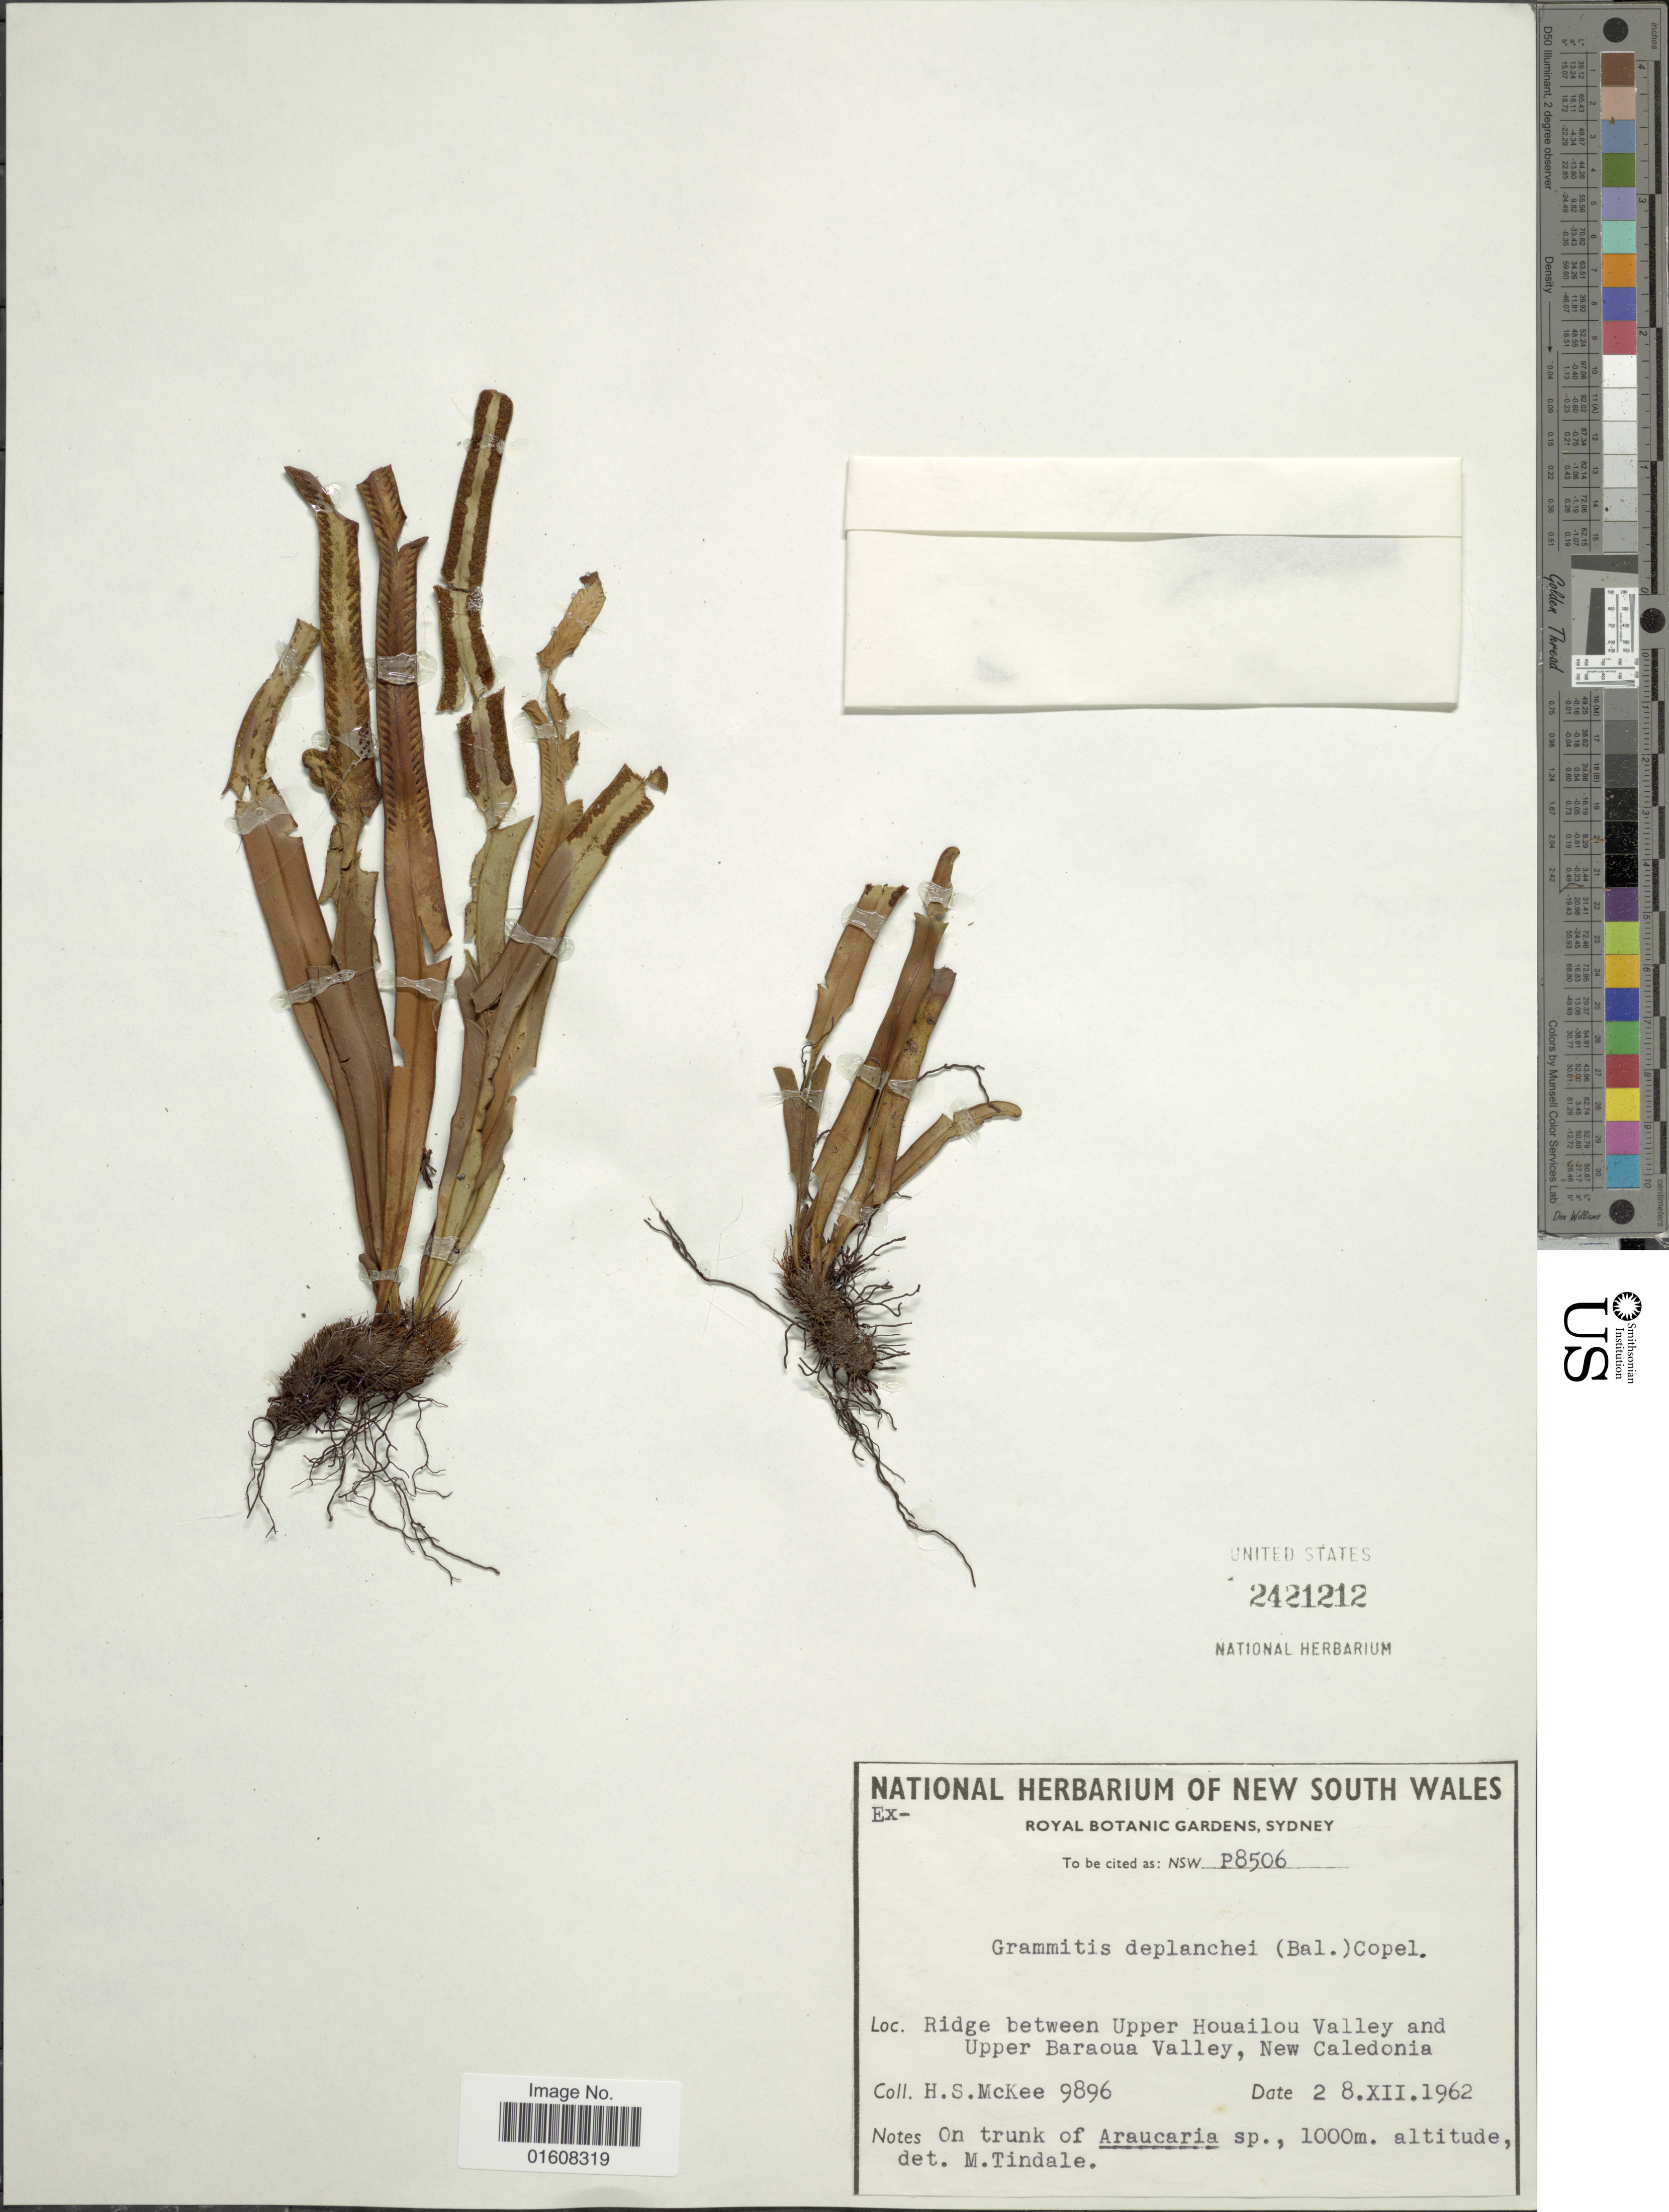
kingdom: Plantae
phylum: Tracheophyta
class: Polypodiopsida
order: Polypodiales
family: Polypodiaceae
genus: Grammitis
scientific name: Grammitis deplanchei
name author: (Baker) Copel.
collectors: H. S. McKee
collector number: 9896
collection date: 1962-12-28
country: New Caledonia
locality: Ridge between Upper Houailou Valley and Upper Baraoua Valley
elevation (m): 1000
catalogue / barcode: US 2421212